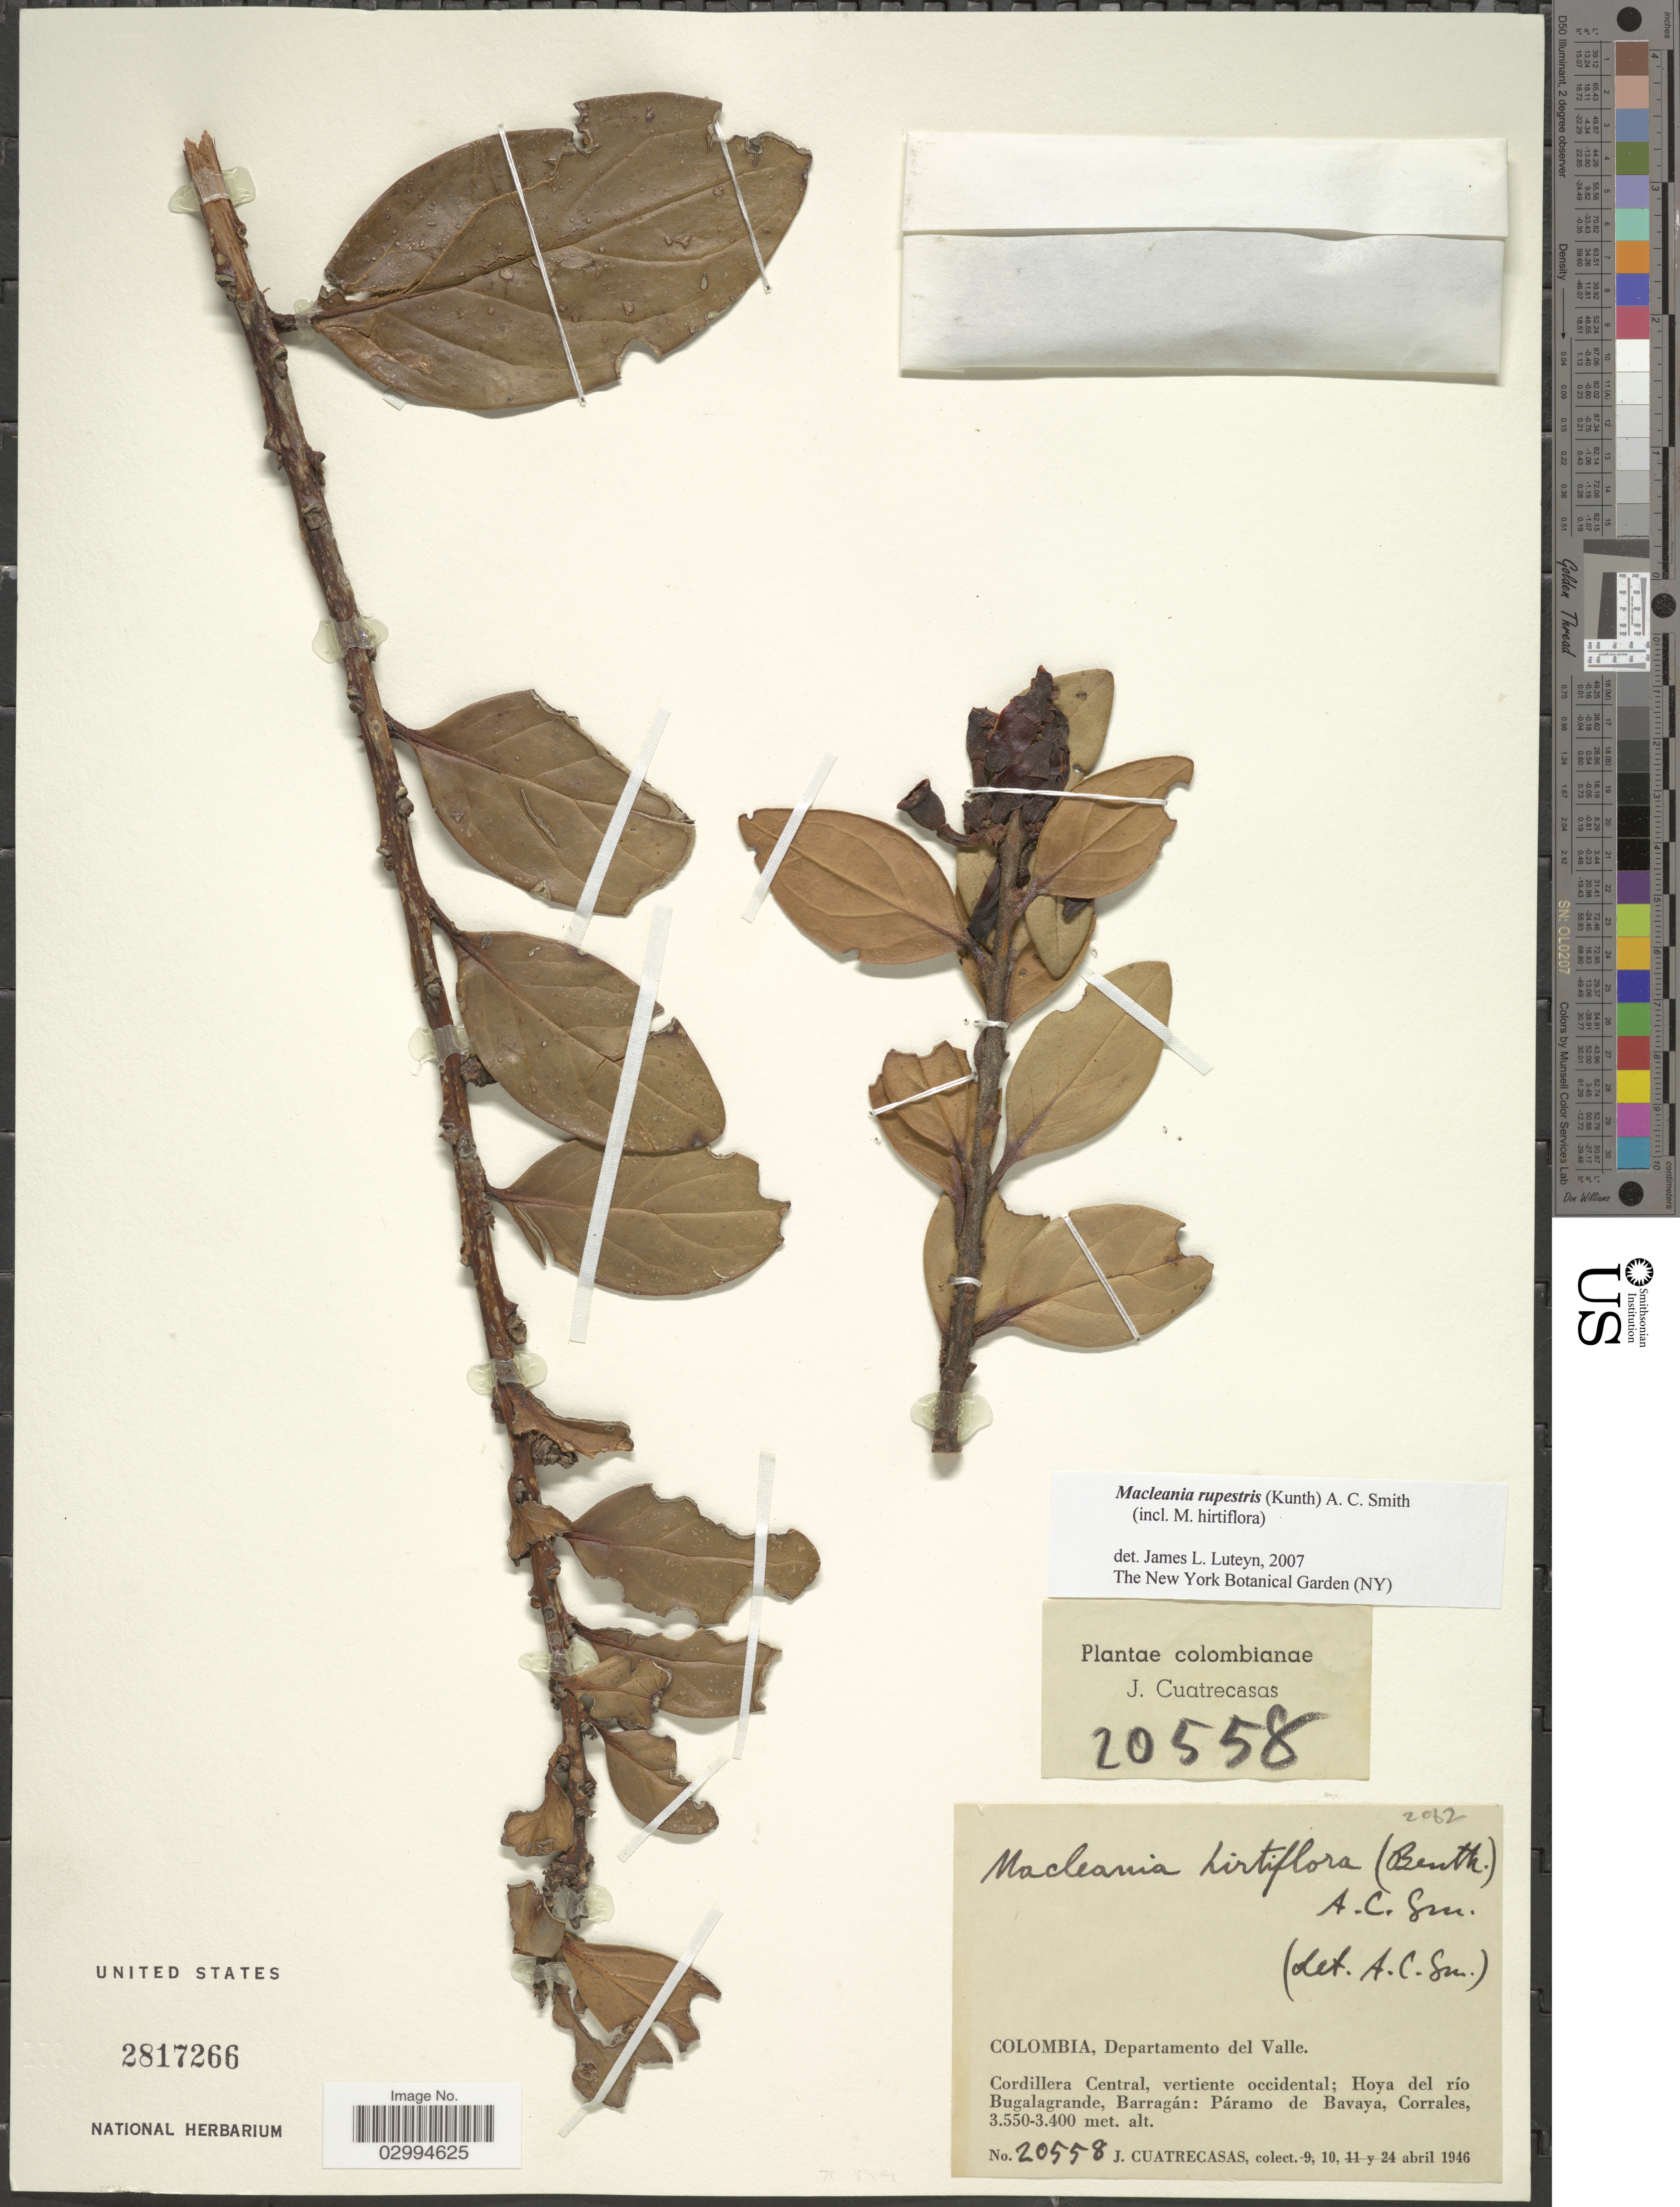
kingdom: Plantae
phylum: Tracheophyta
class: Magnoliopsida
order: Ericales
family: Ericaceae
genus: Macleania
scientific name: Macleania rupestris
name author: (Kunth) A.C. Sm.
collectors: J. Cuatrecasas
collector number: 20558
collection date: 1946-04-10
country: Colombia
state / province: Valle del Cauca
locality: Departamento del Valle. Cordillera Central, vertiente occidental; Hoya del río Bugalagrande, Barragán: Páramo de Bavaya, Corrales.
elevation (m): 3400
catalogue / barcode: US 2817266